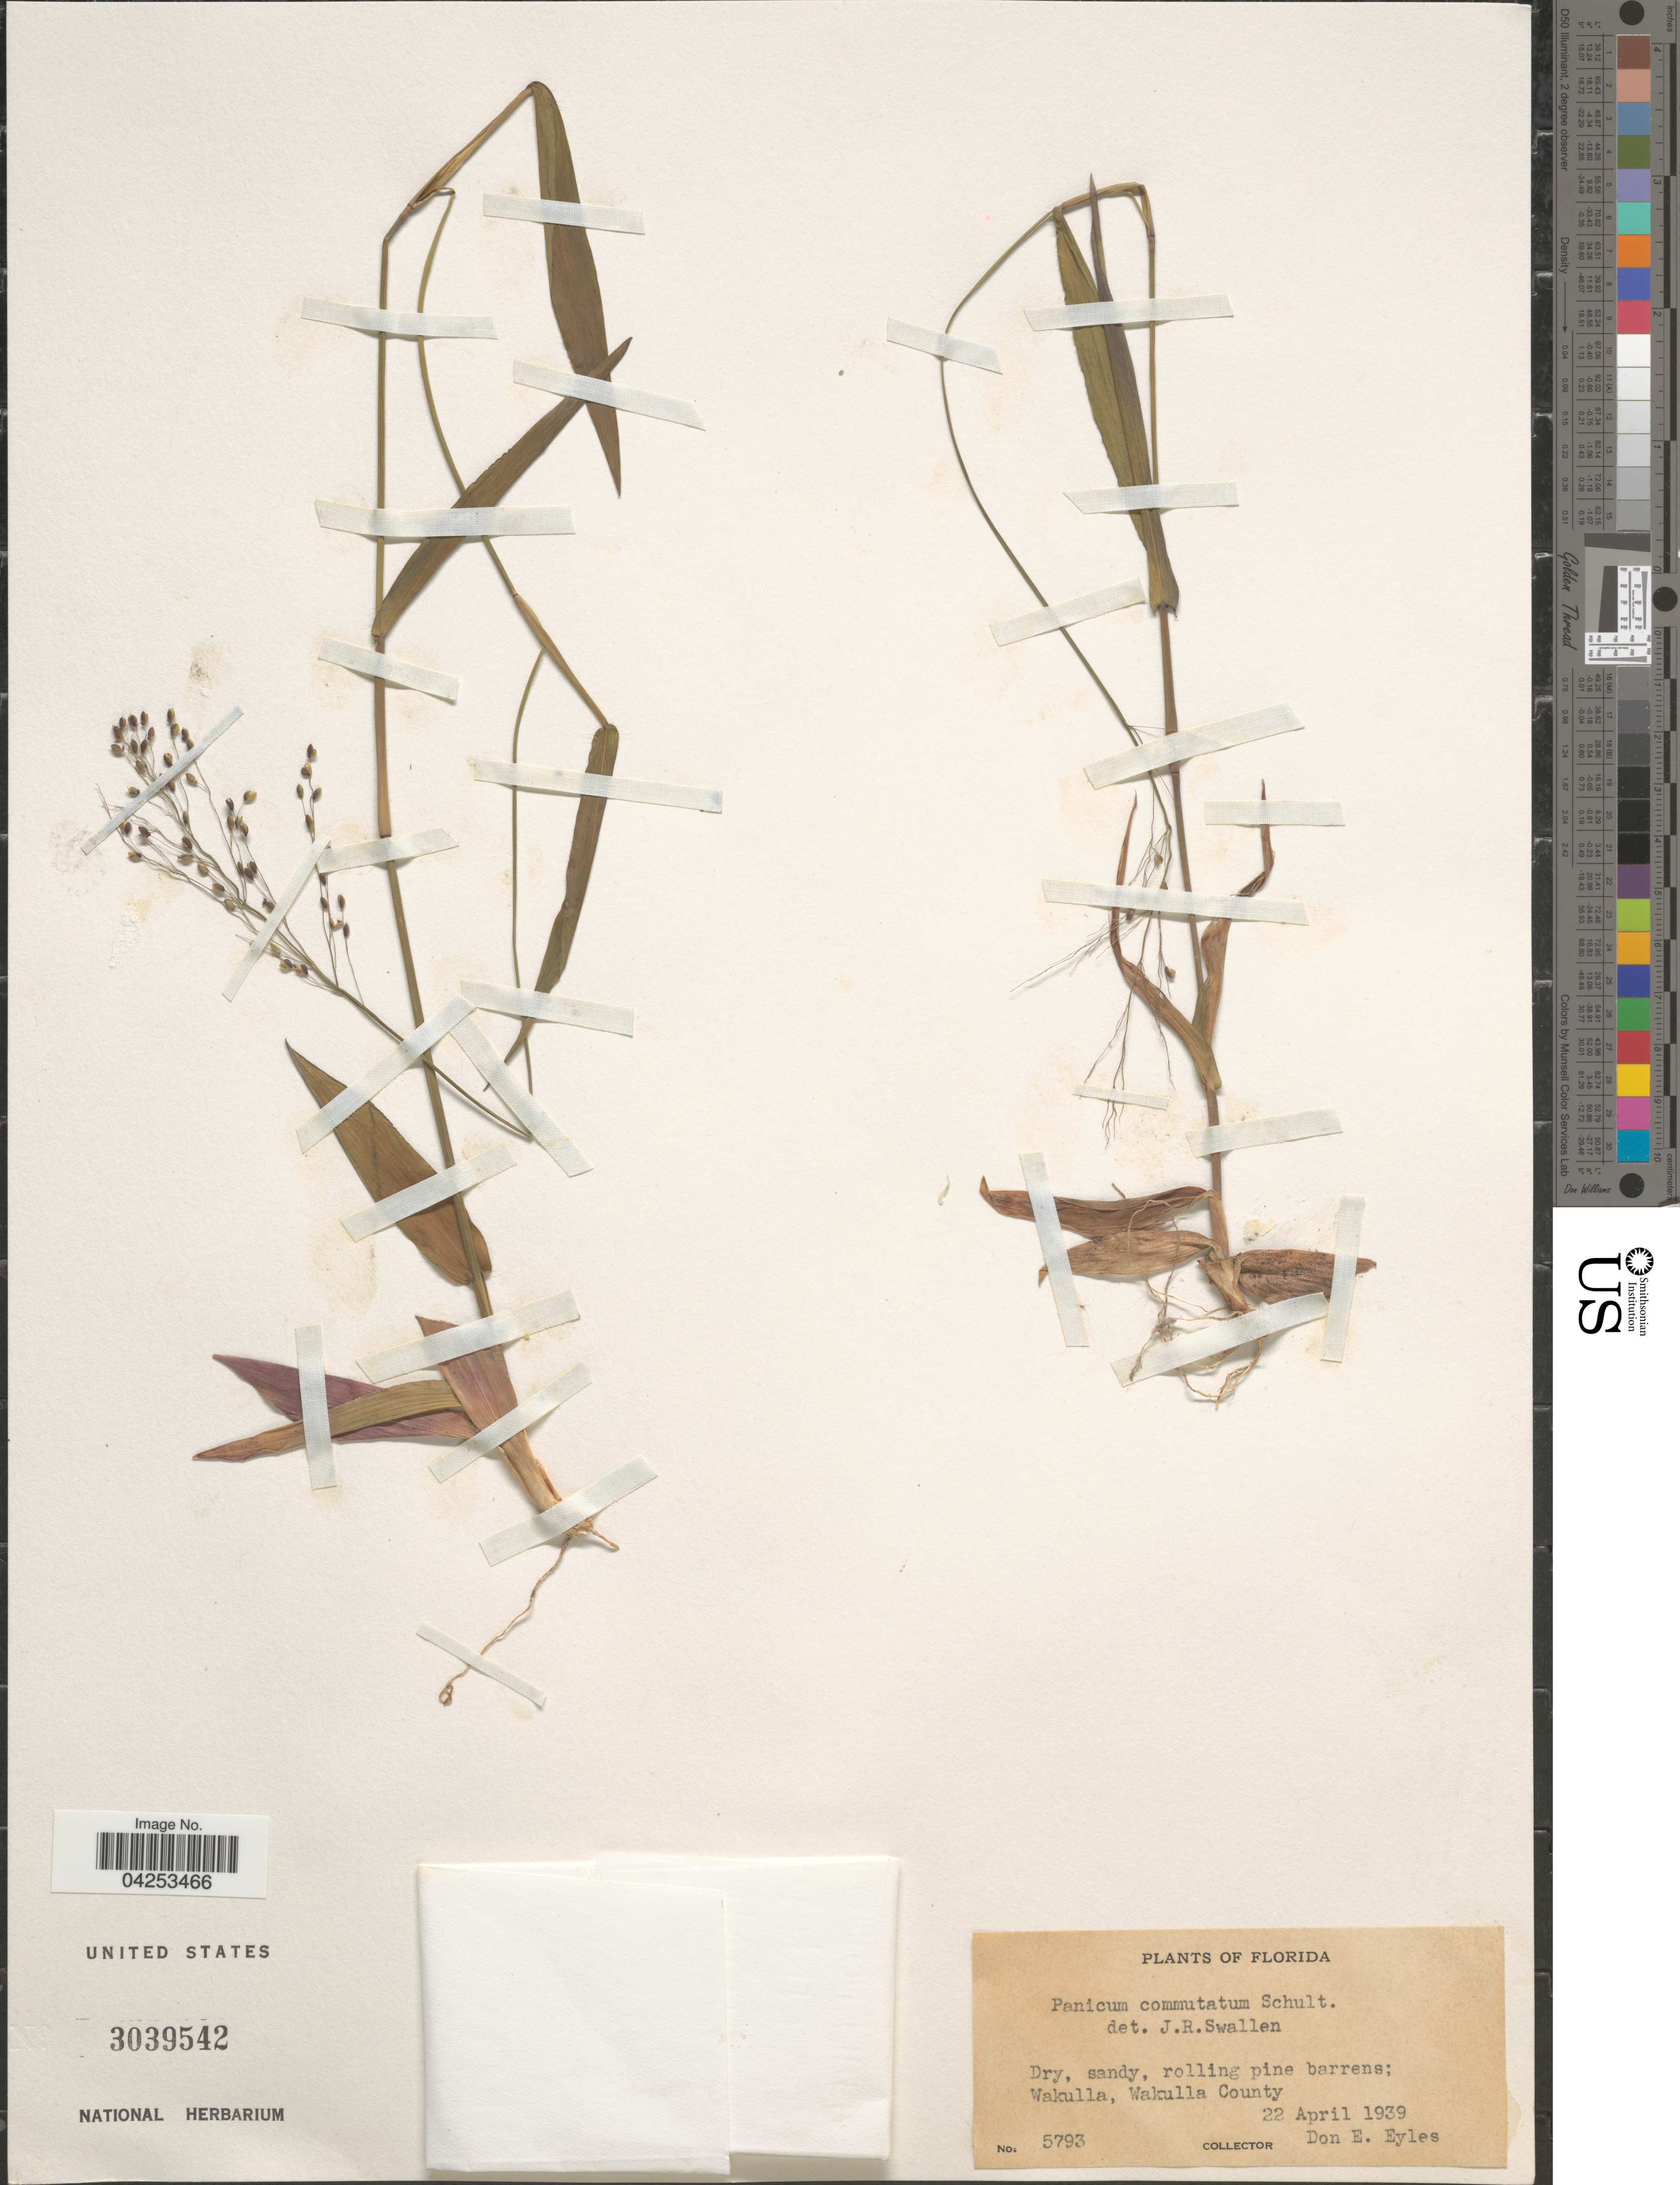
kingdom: Plantae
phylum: Tracheophyta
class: Liliopsida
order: Poales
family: Poaceae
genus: Dichanthelium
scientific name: Dichanthelium commutatum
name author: (Schult.) Gould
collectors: D. Eyles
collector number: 5793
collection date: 1939-04-22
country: United States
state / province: Florida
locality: Dry, sandy, rolling pine barrens; Wakulla, Wakulla County.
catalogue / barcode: US 3039542